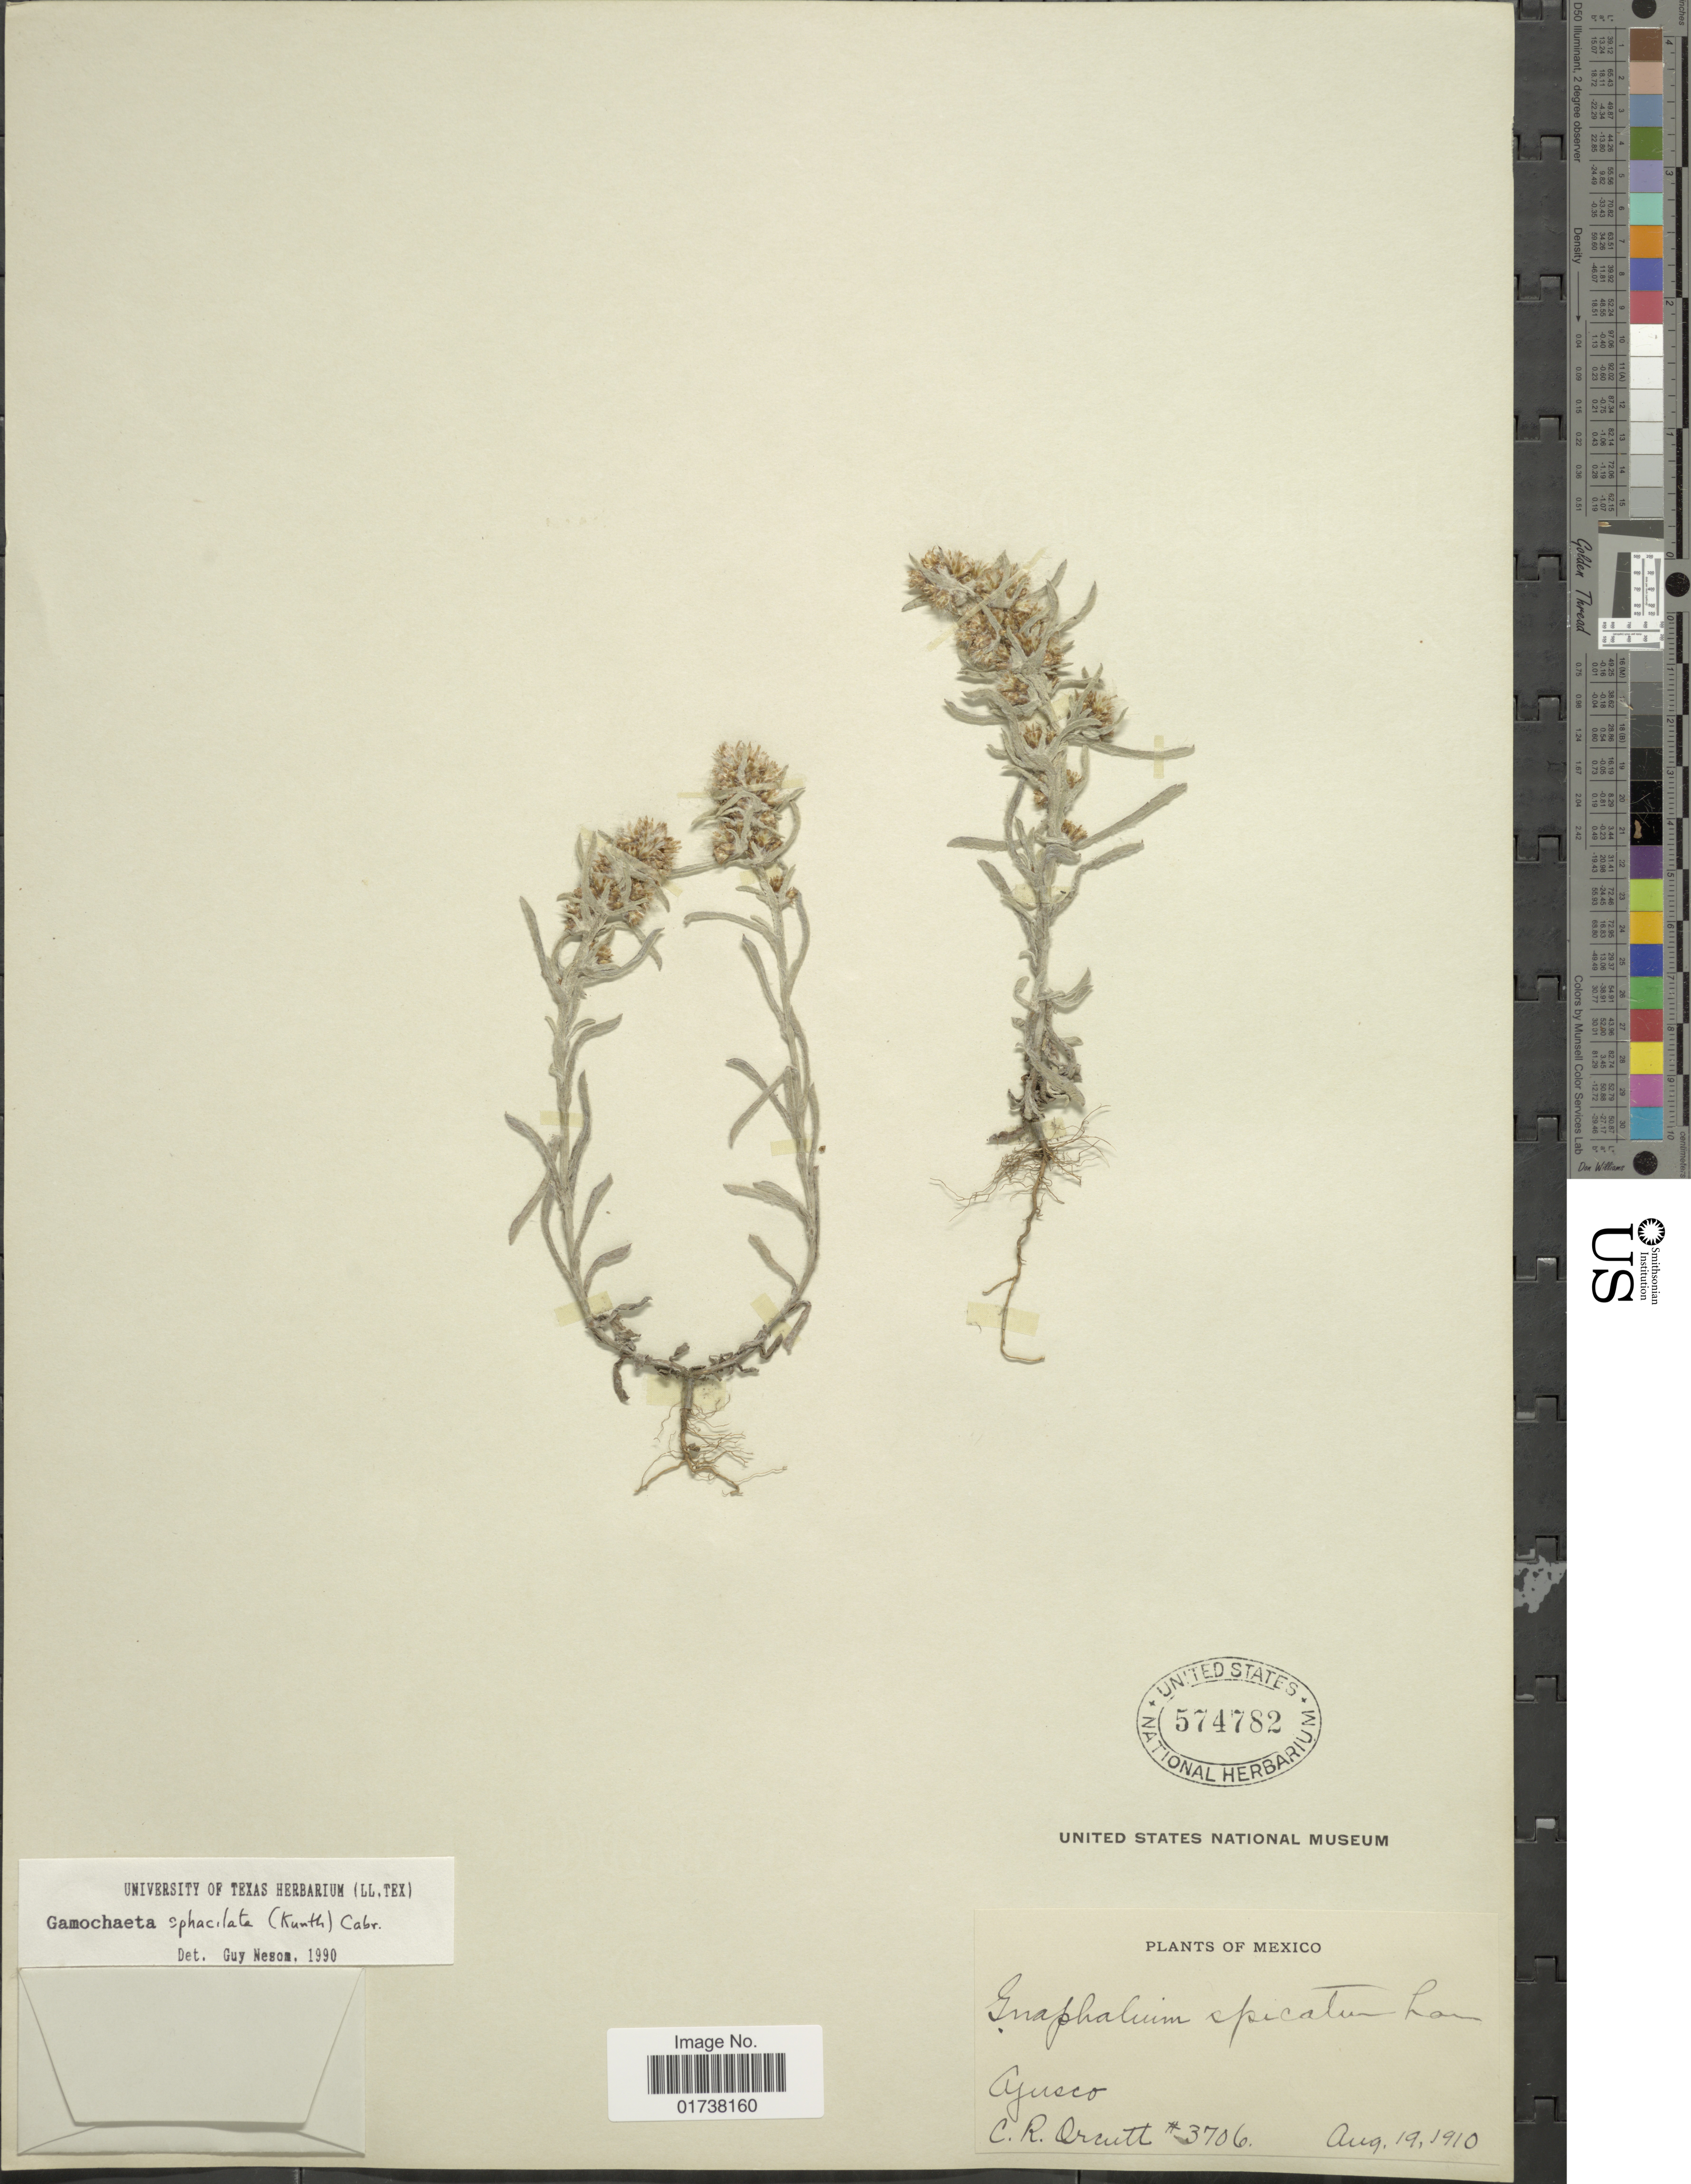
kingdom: Plantae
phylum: Tracheophyta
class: Magnoliopsida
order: Asterales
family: Asteraceae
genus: Gamochaeta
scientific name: Gamochaeta sphacilata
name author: (Kunth) Cabrera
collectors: C. R. Orcutt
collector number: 3706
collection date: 1910-08-19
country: Mexico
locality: Ajusco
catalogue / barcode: US 574782